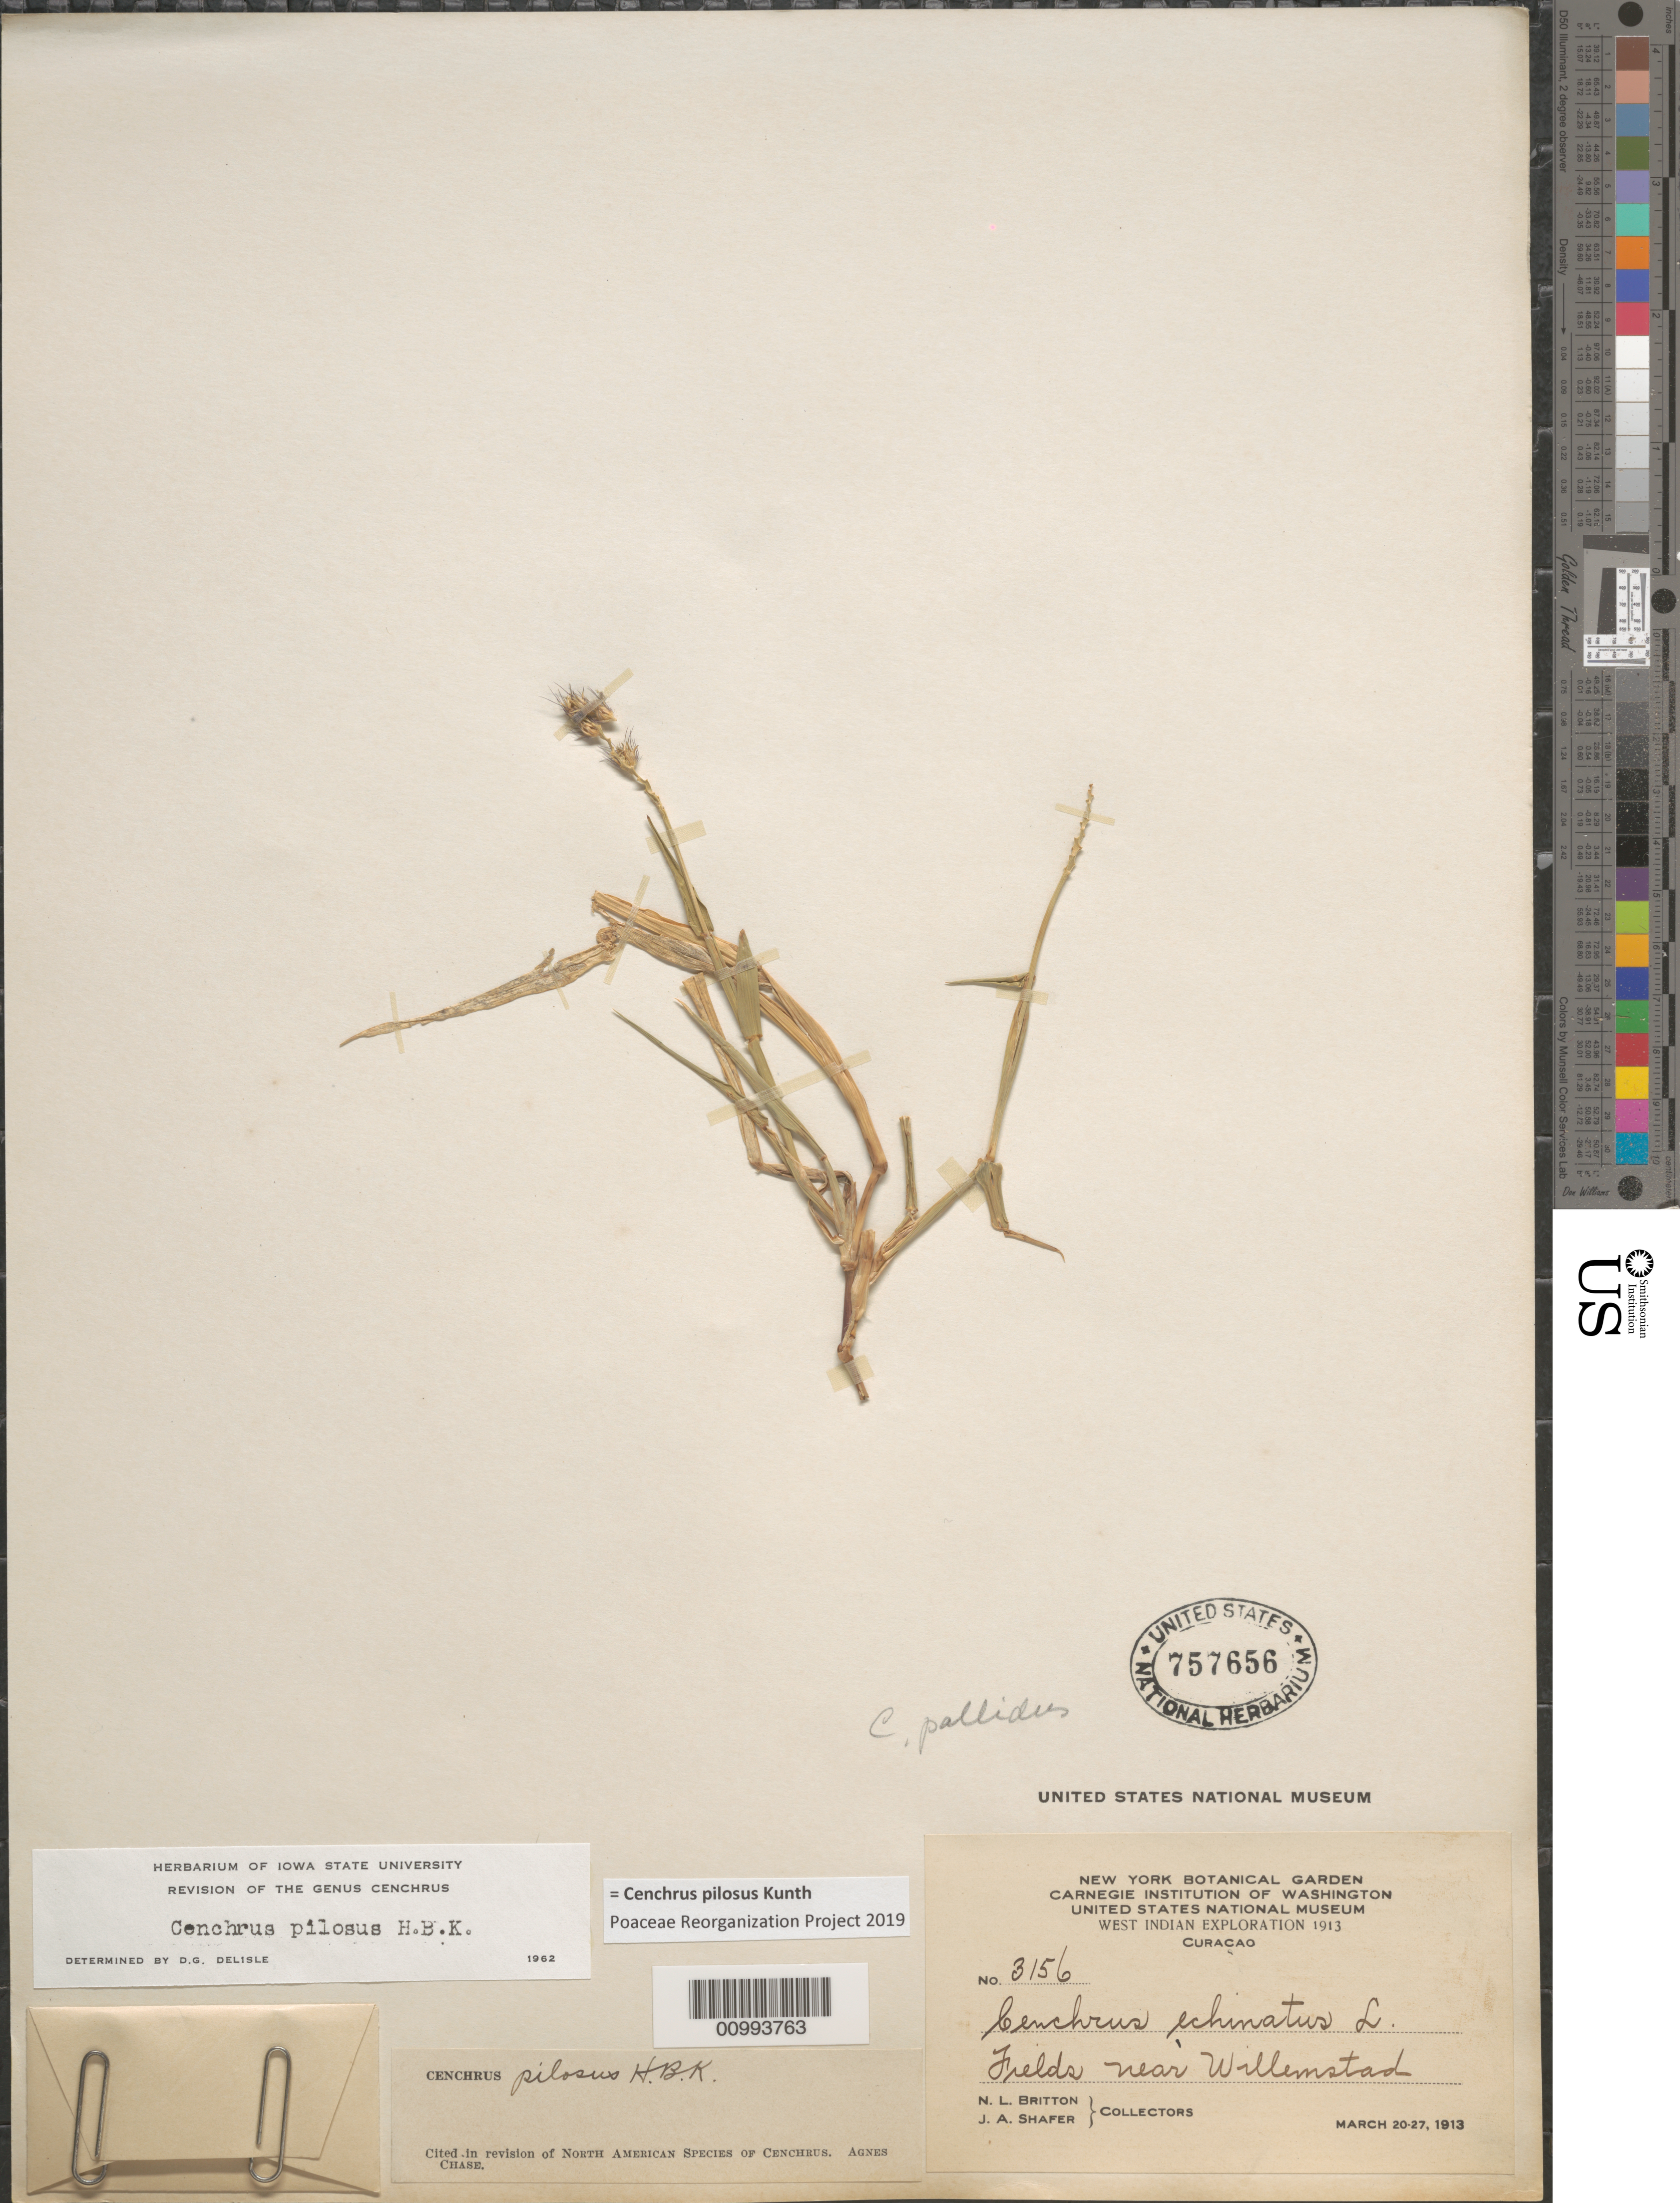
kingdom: Plantae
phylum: Tracheophyta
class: Liliopsida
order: Poales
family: Poaceae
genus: Cenchrus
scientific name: Cenchrus pilosus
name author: Kunth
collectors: N. Britton & J. A. Shafer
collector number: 3156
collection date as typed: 20 Mar 1913 to 27 Mar 1913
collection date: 1913-03-20/1913-03-27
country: Curaçao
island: Curaçao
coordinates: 0 N, 0 E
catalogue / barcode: US 757656